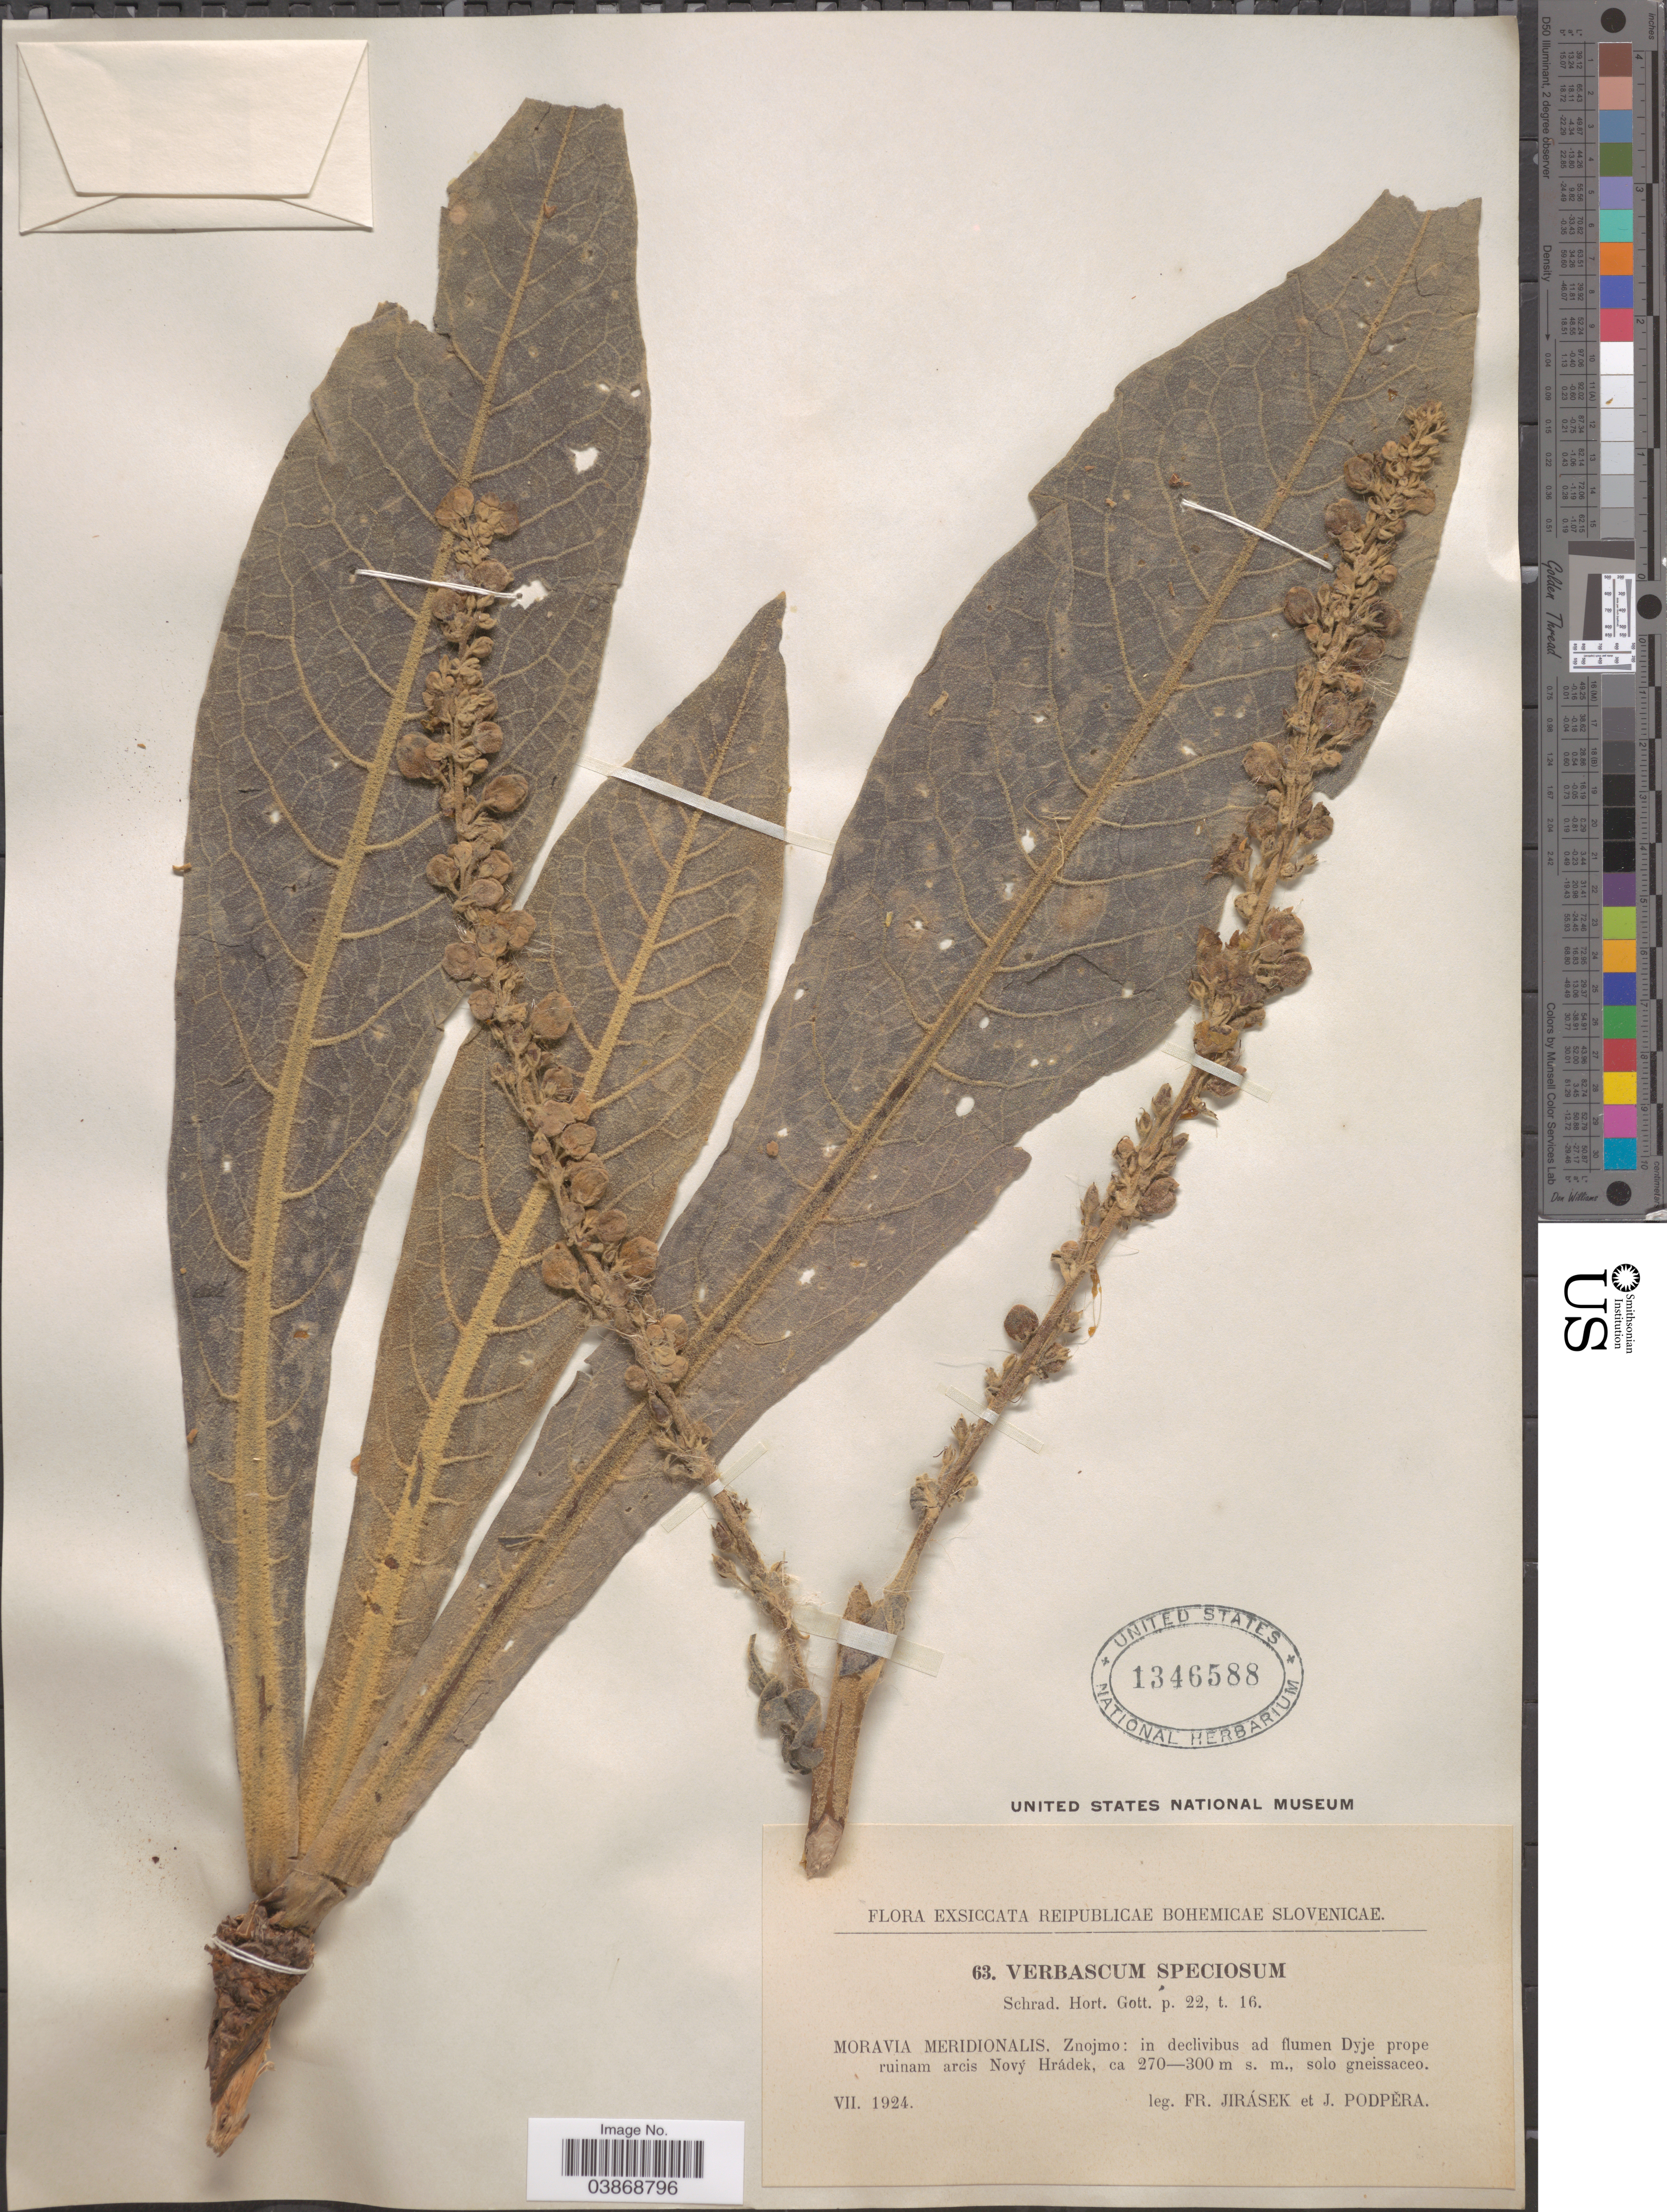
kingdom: Plantae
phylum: Tracheophyta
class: Magnoliopsida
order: Lamiales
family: Scrophulariaceae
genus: Verbascum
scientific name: Verbascum speciosum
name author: Schrad.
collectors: F. Jirasek & J. Podpera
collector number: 63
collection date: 1924-07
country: Slovenia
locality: Reipublicae Bohemicae Slovenicae. Moravia Meridionalis. Znojmo: in declivibus ad flumen Dyje prope ruinam arcis Nový Hrádek.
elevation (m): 270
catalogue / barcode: US 1346588